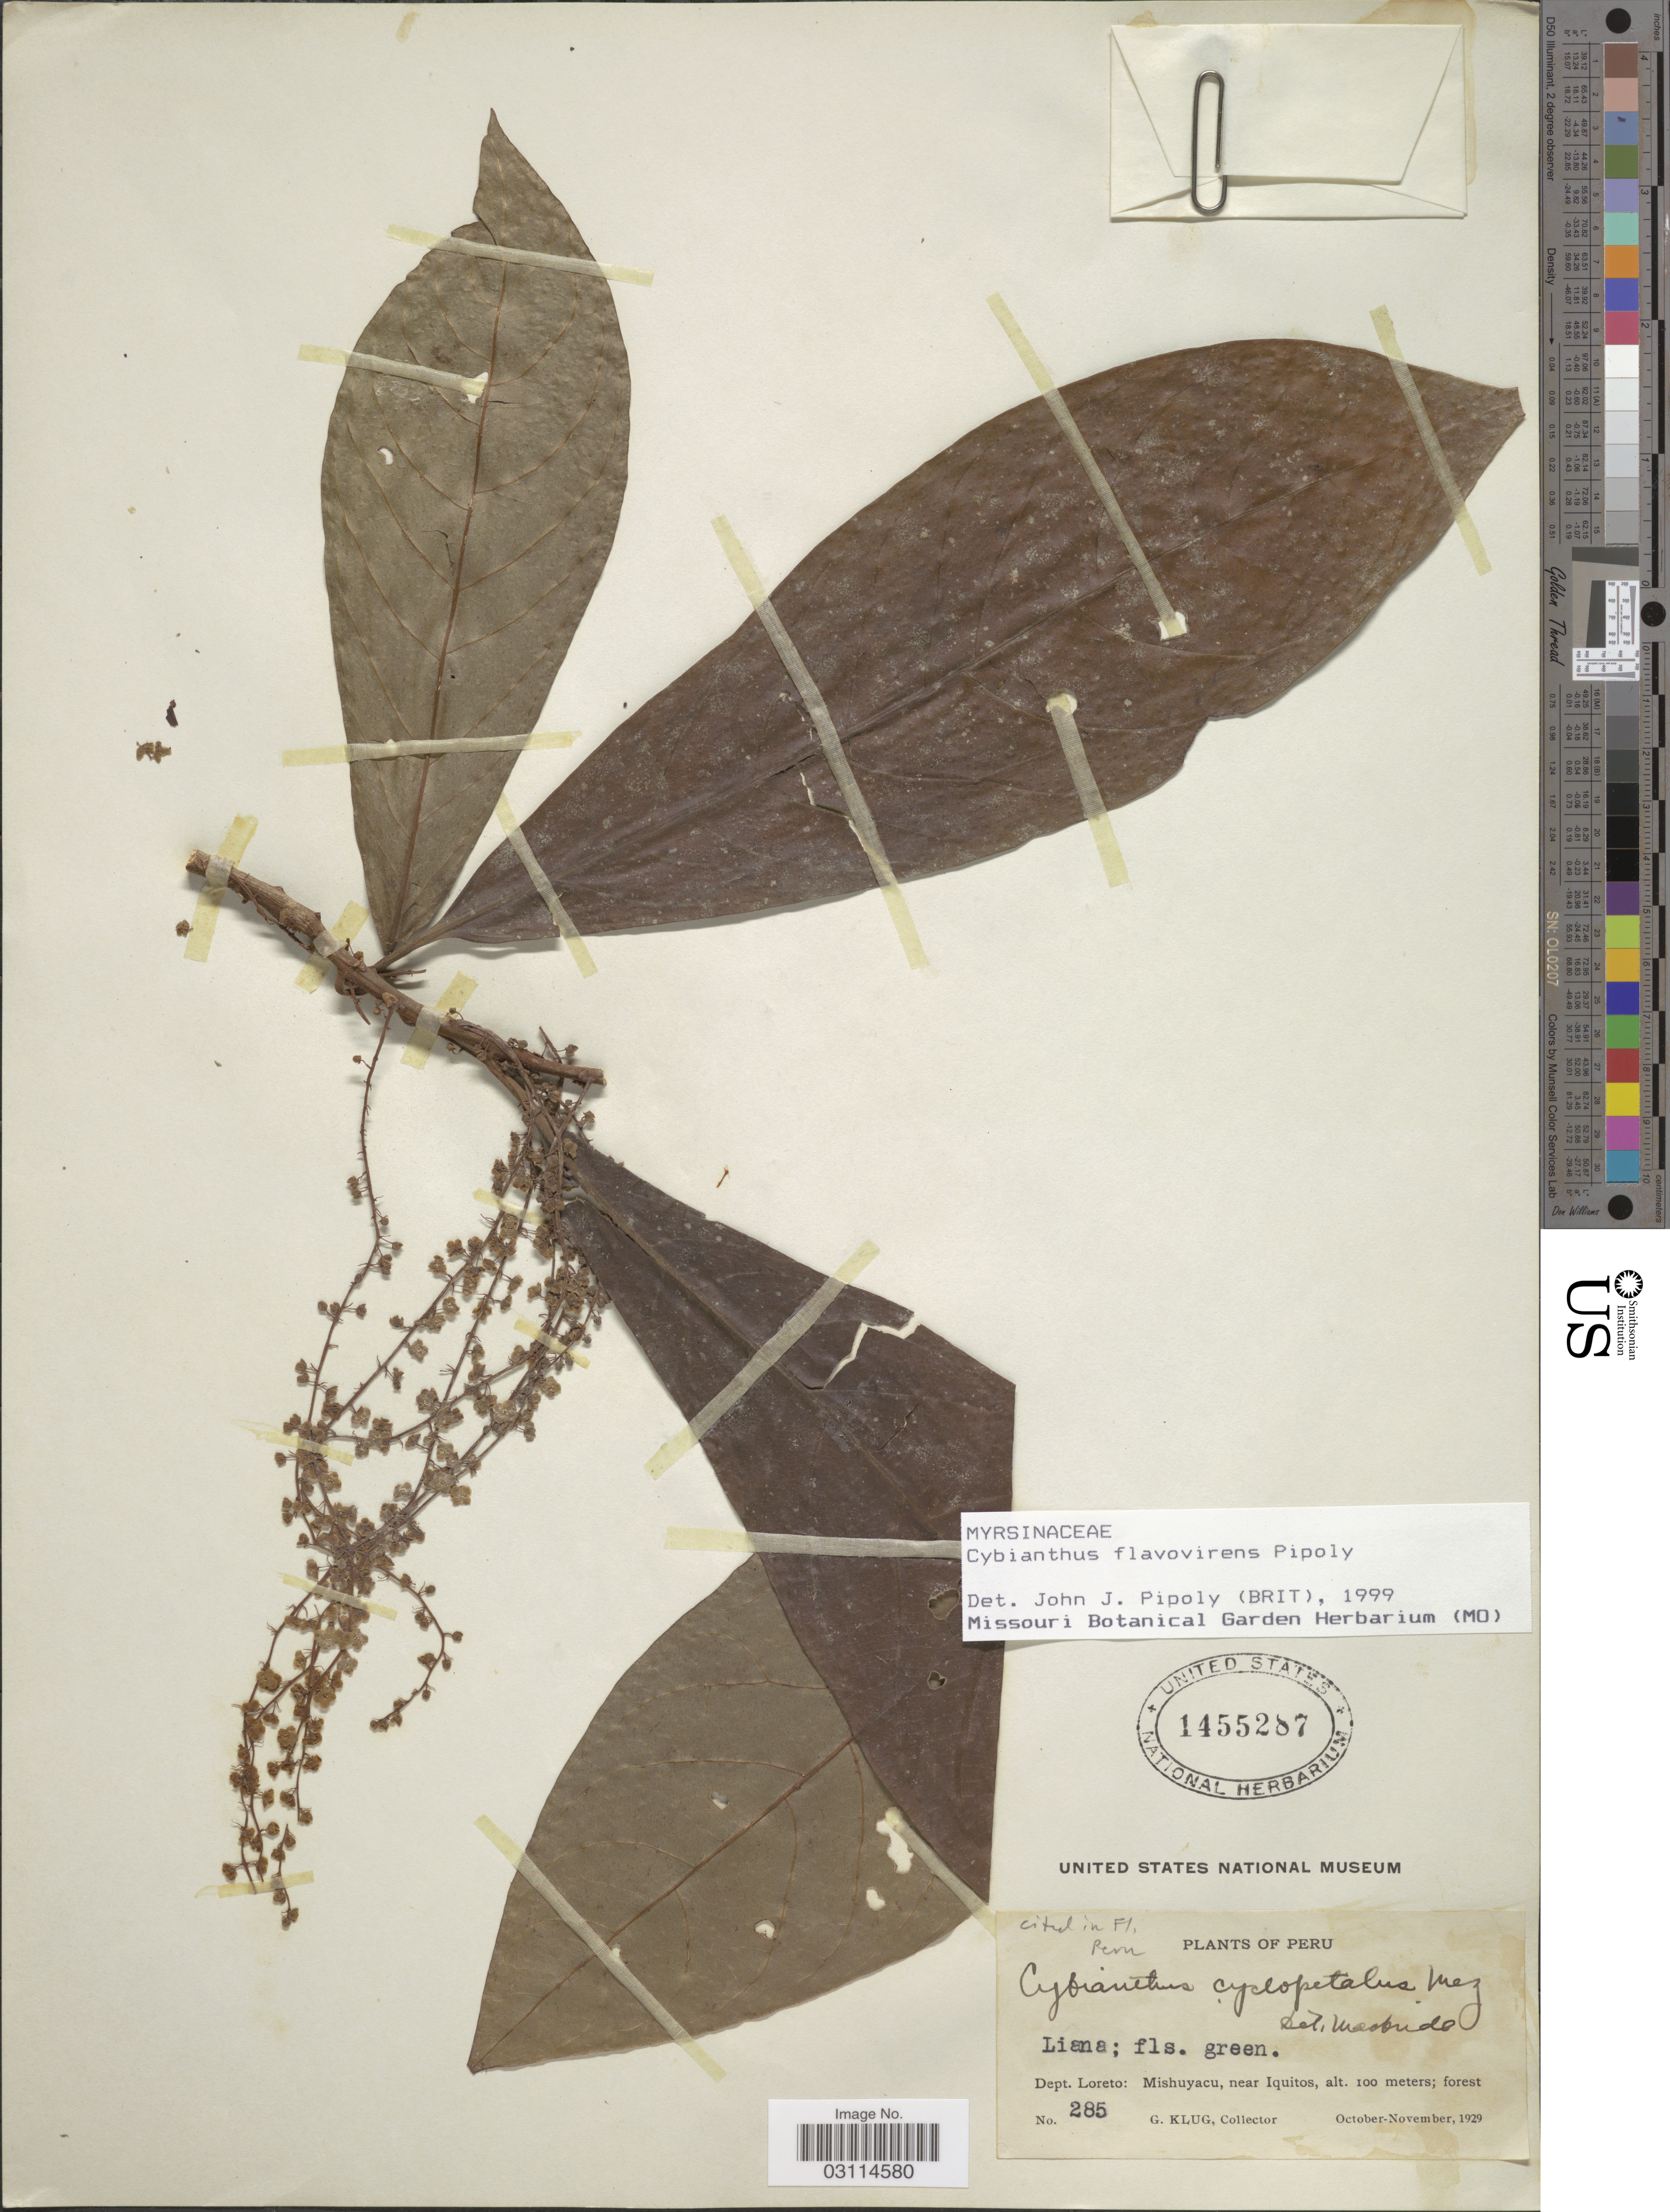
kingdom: Plantae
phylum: Tracheophyta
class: Magnoliopsida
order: Ericales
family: Primulaceae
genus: Cybianthus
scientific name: Cybianthus flavovirens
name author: Pipoly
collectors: G. Klug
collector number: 285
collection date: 1929-10/1929-11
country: Peru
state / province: Loreto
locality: Dept. Loreto: Mishuyacu, near Iquitos.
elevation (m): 100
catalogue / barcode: US 1455287